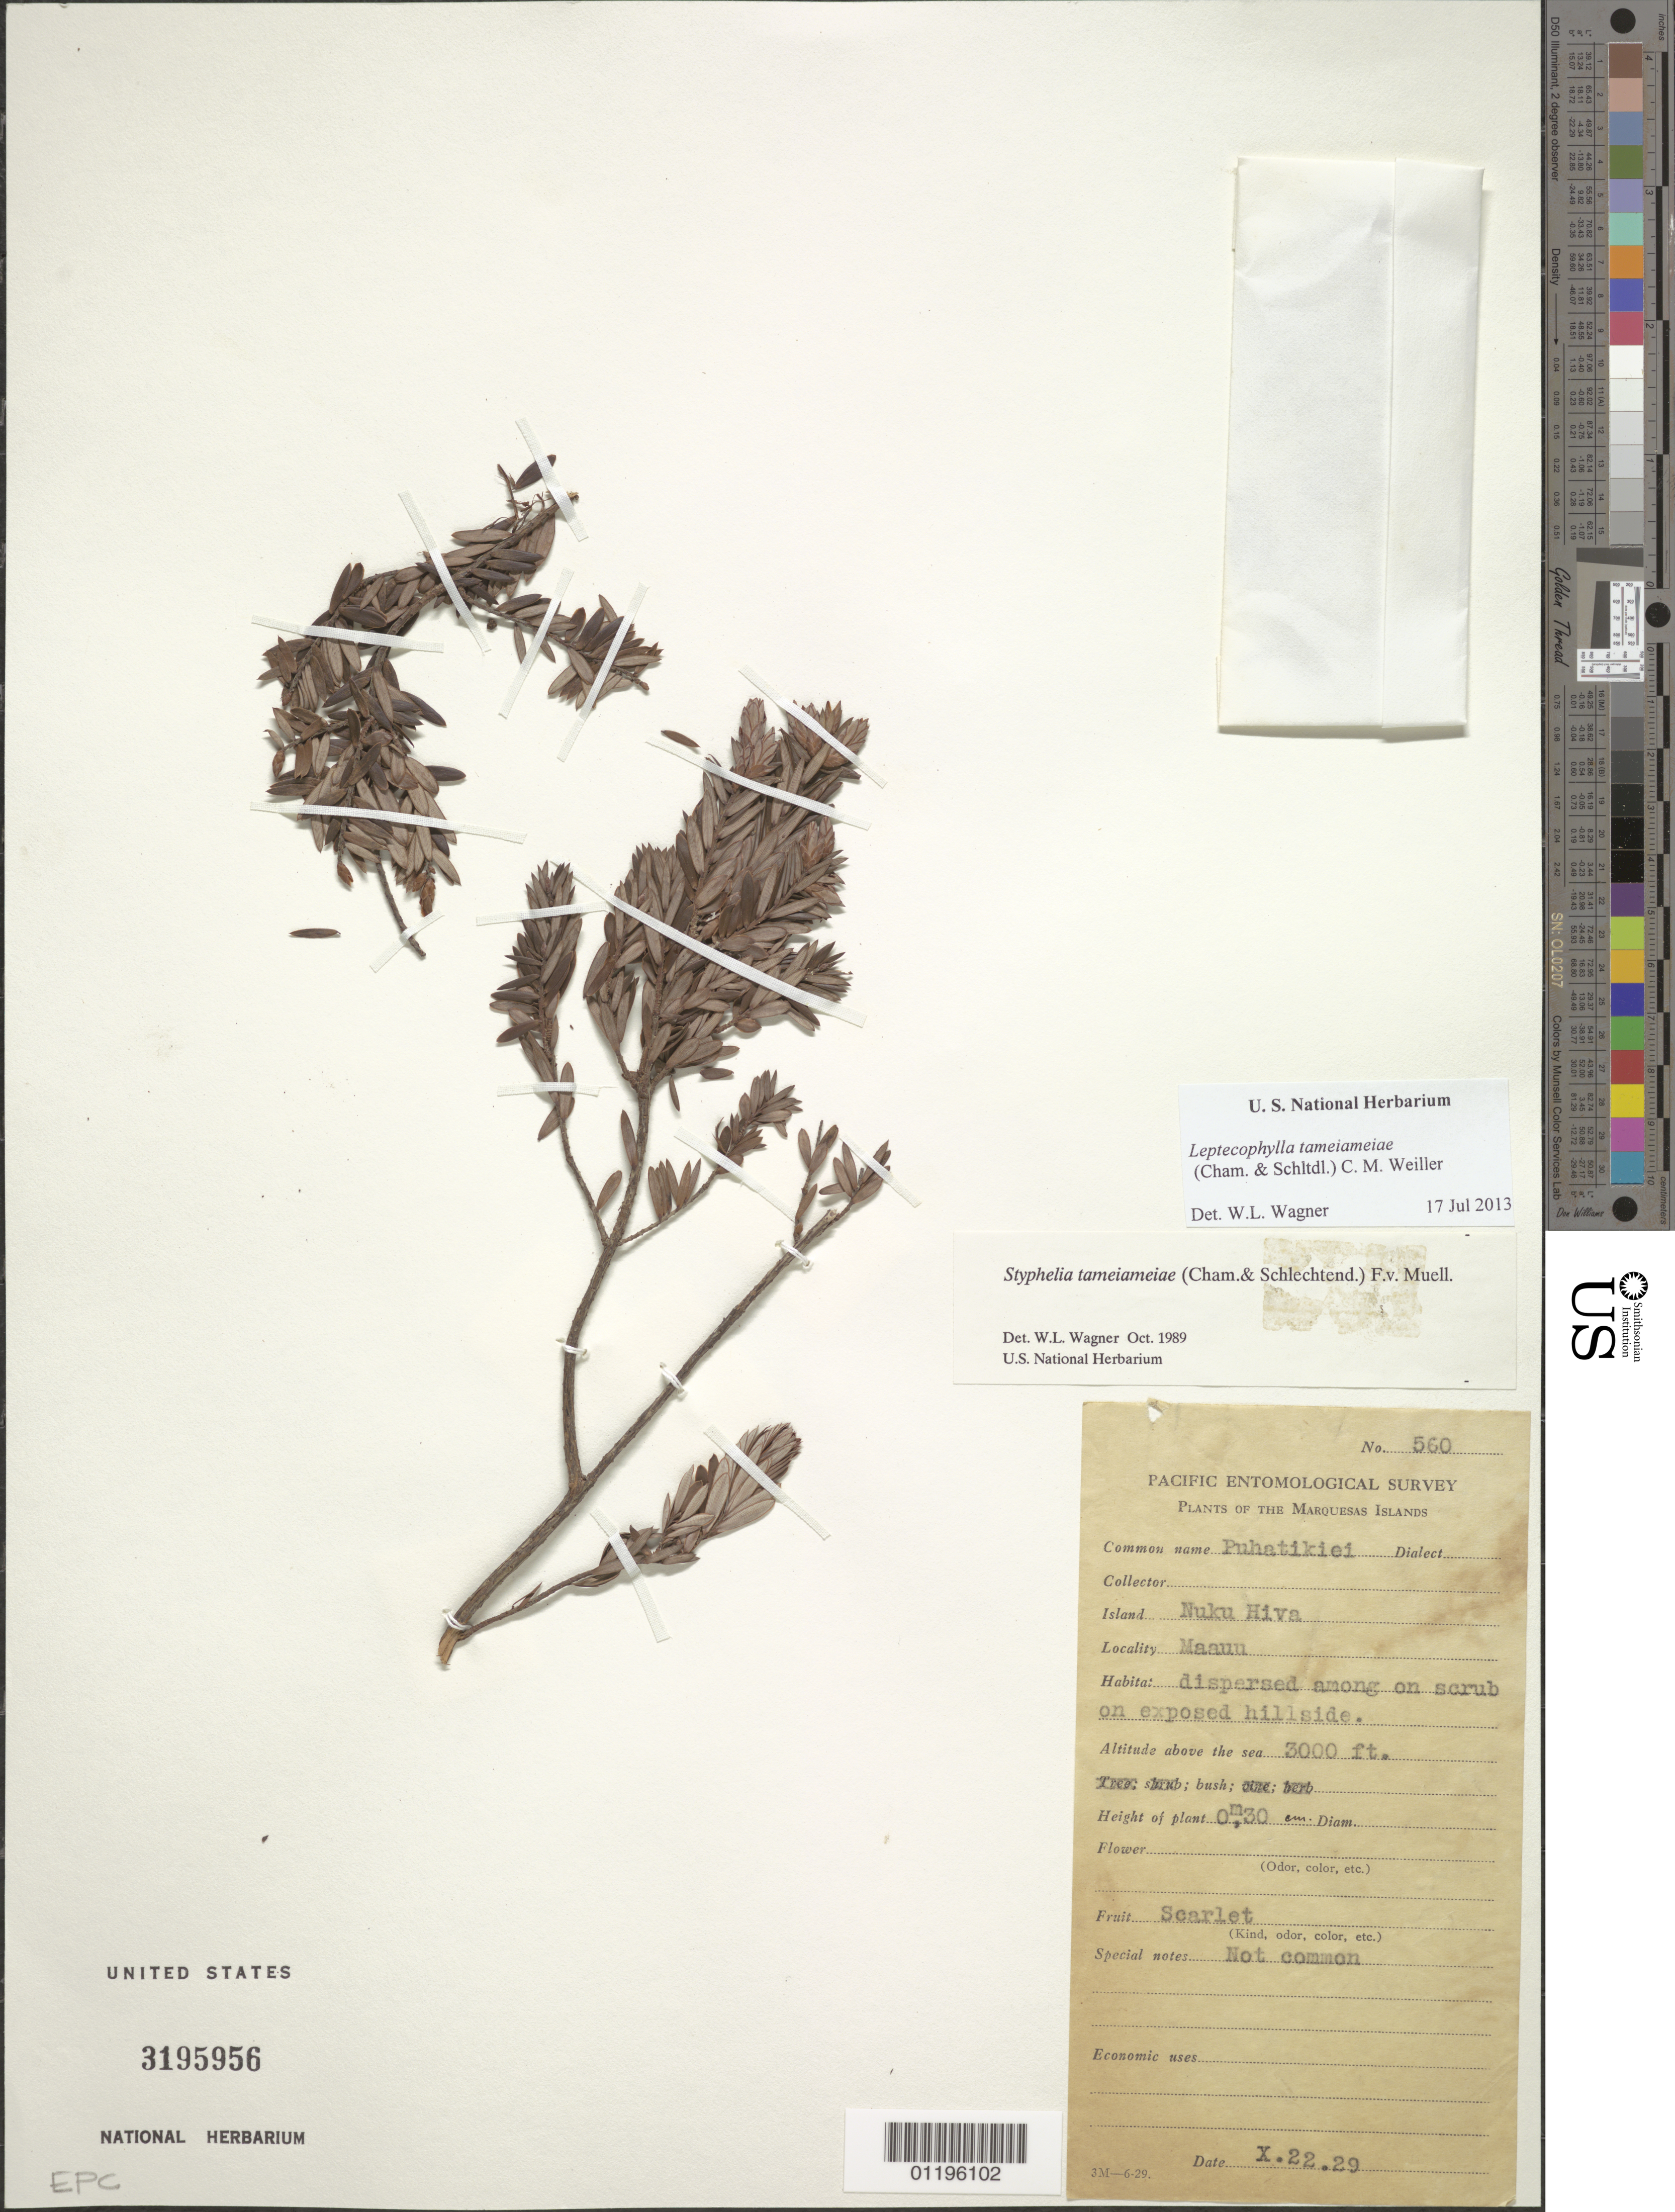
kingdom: Plantae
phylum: Tracheophyta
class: Magnoliopsida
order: Ericales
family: Ericaceae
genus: Leptecophylla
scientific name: Leptecophylla tameiameiae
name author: (Cham. & Schltdl.) C.M. Weiller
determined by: Wagner, W. L., (BOT), Smithsonian Institution - National Museum of Natural History (UNITED STATES)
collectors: E. P. Mumford & A. M. Adamson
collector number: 560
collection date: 1929-10-22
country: French Polynesia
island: Nuku Hiva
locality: Maanu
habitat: Dispersed among scrub on exposed hillside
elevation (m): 914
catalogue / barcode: US 3195956